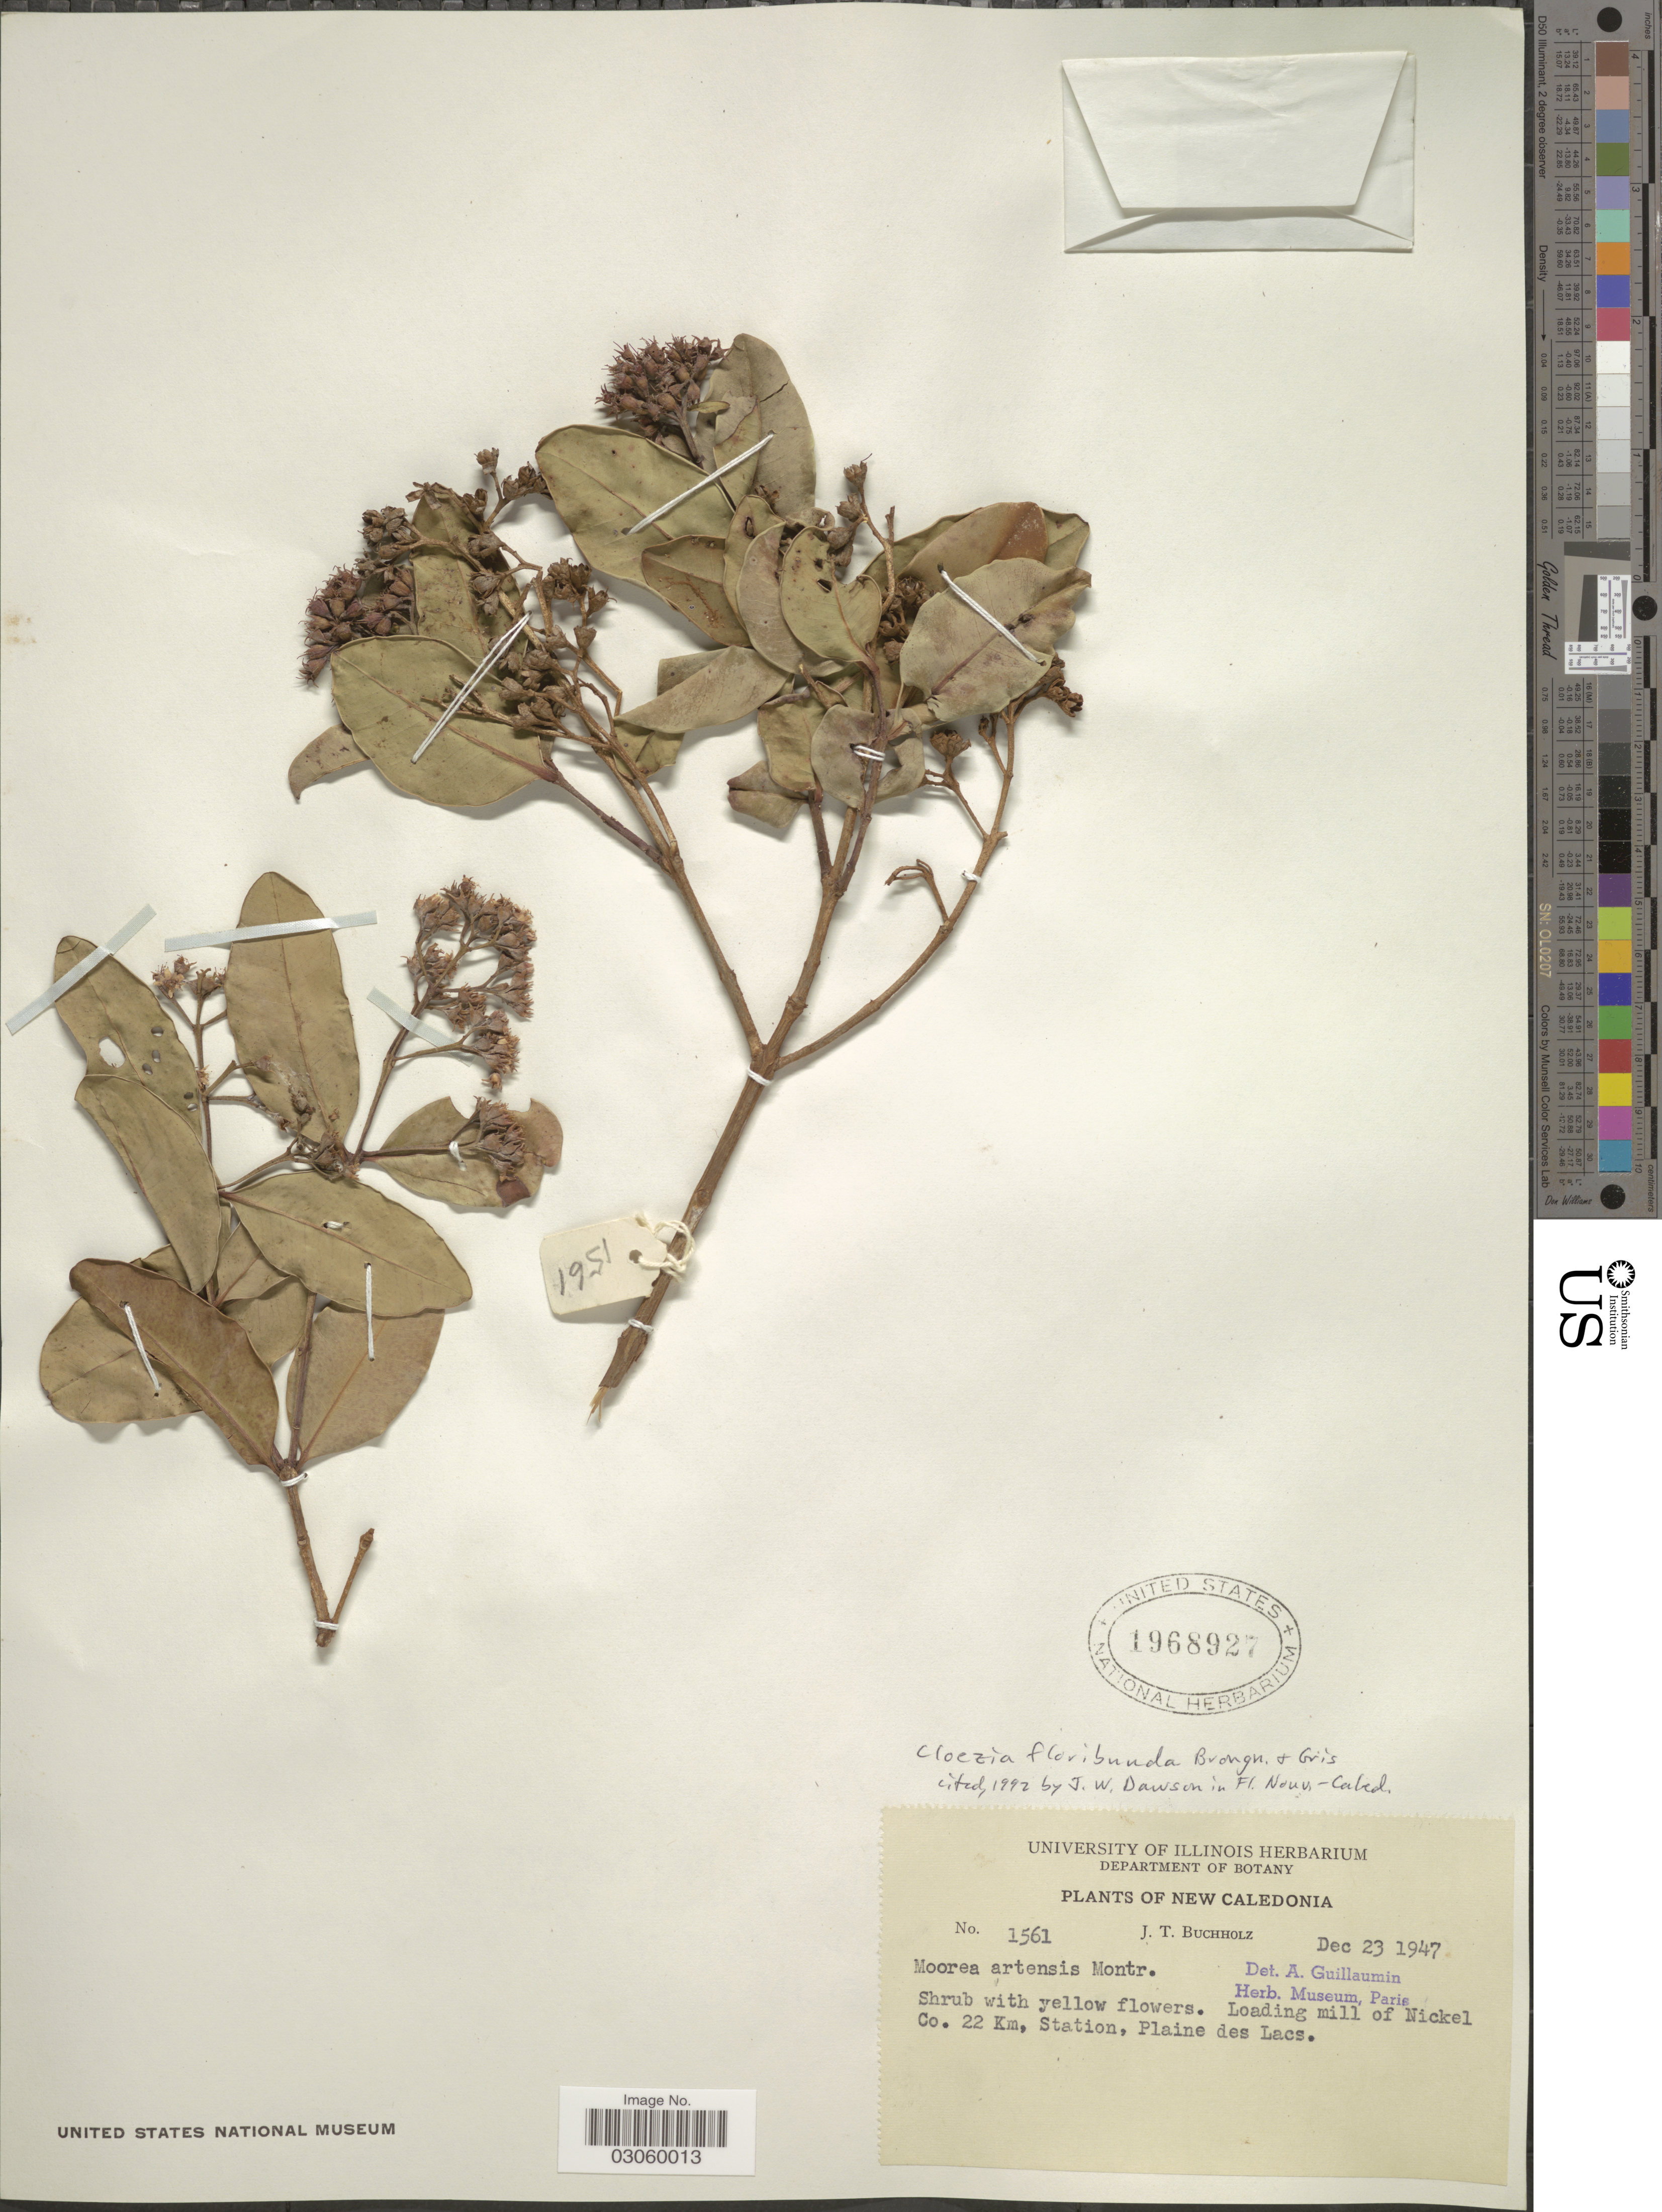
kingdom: Plantae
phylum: Tracheophyta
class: Magnoliopsida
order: Myrtales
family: Myrtaceae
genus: Cloezia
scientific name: Cloezia floribunda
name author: Brongn. & Gris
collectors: J. T. Buchholz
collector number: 1561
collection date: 1947-12-23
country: New Caledonia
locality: Loading mill of Nickel Co. 22 Km. Station, Plaine des Lacs.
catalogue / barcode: US 1968927